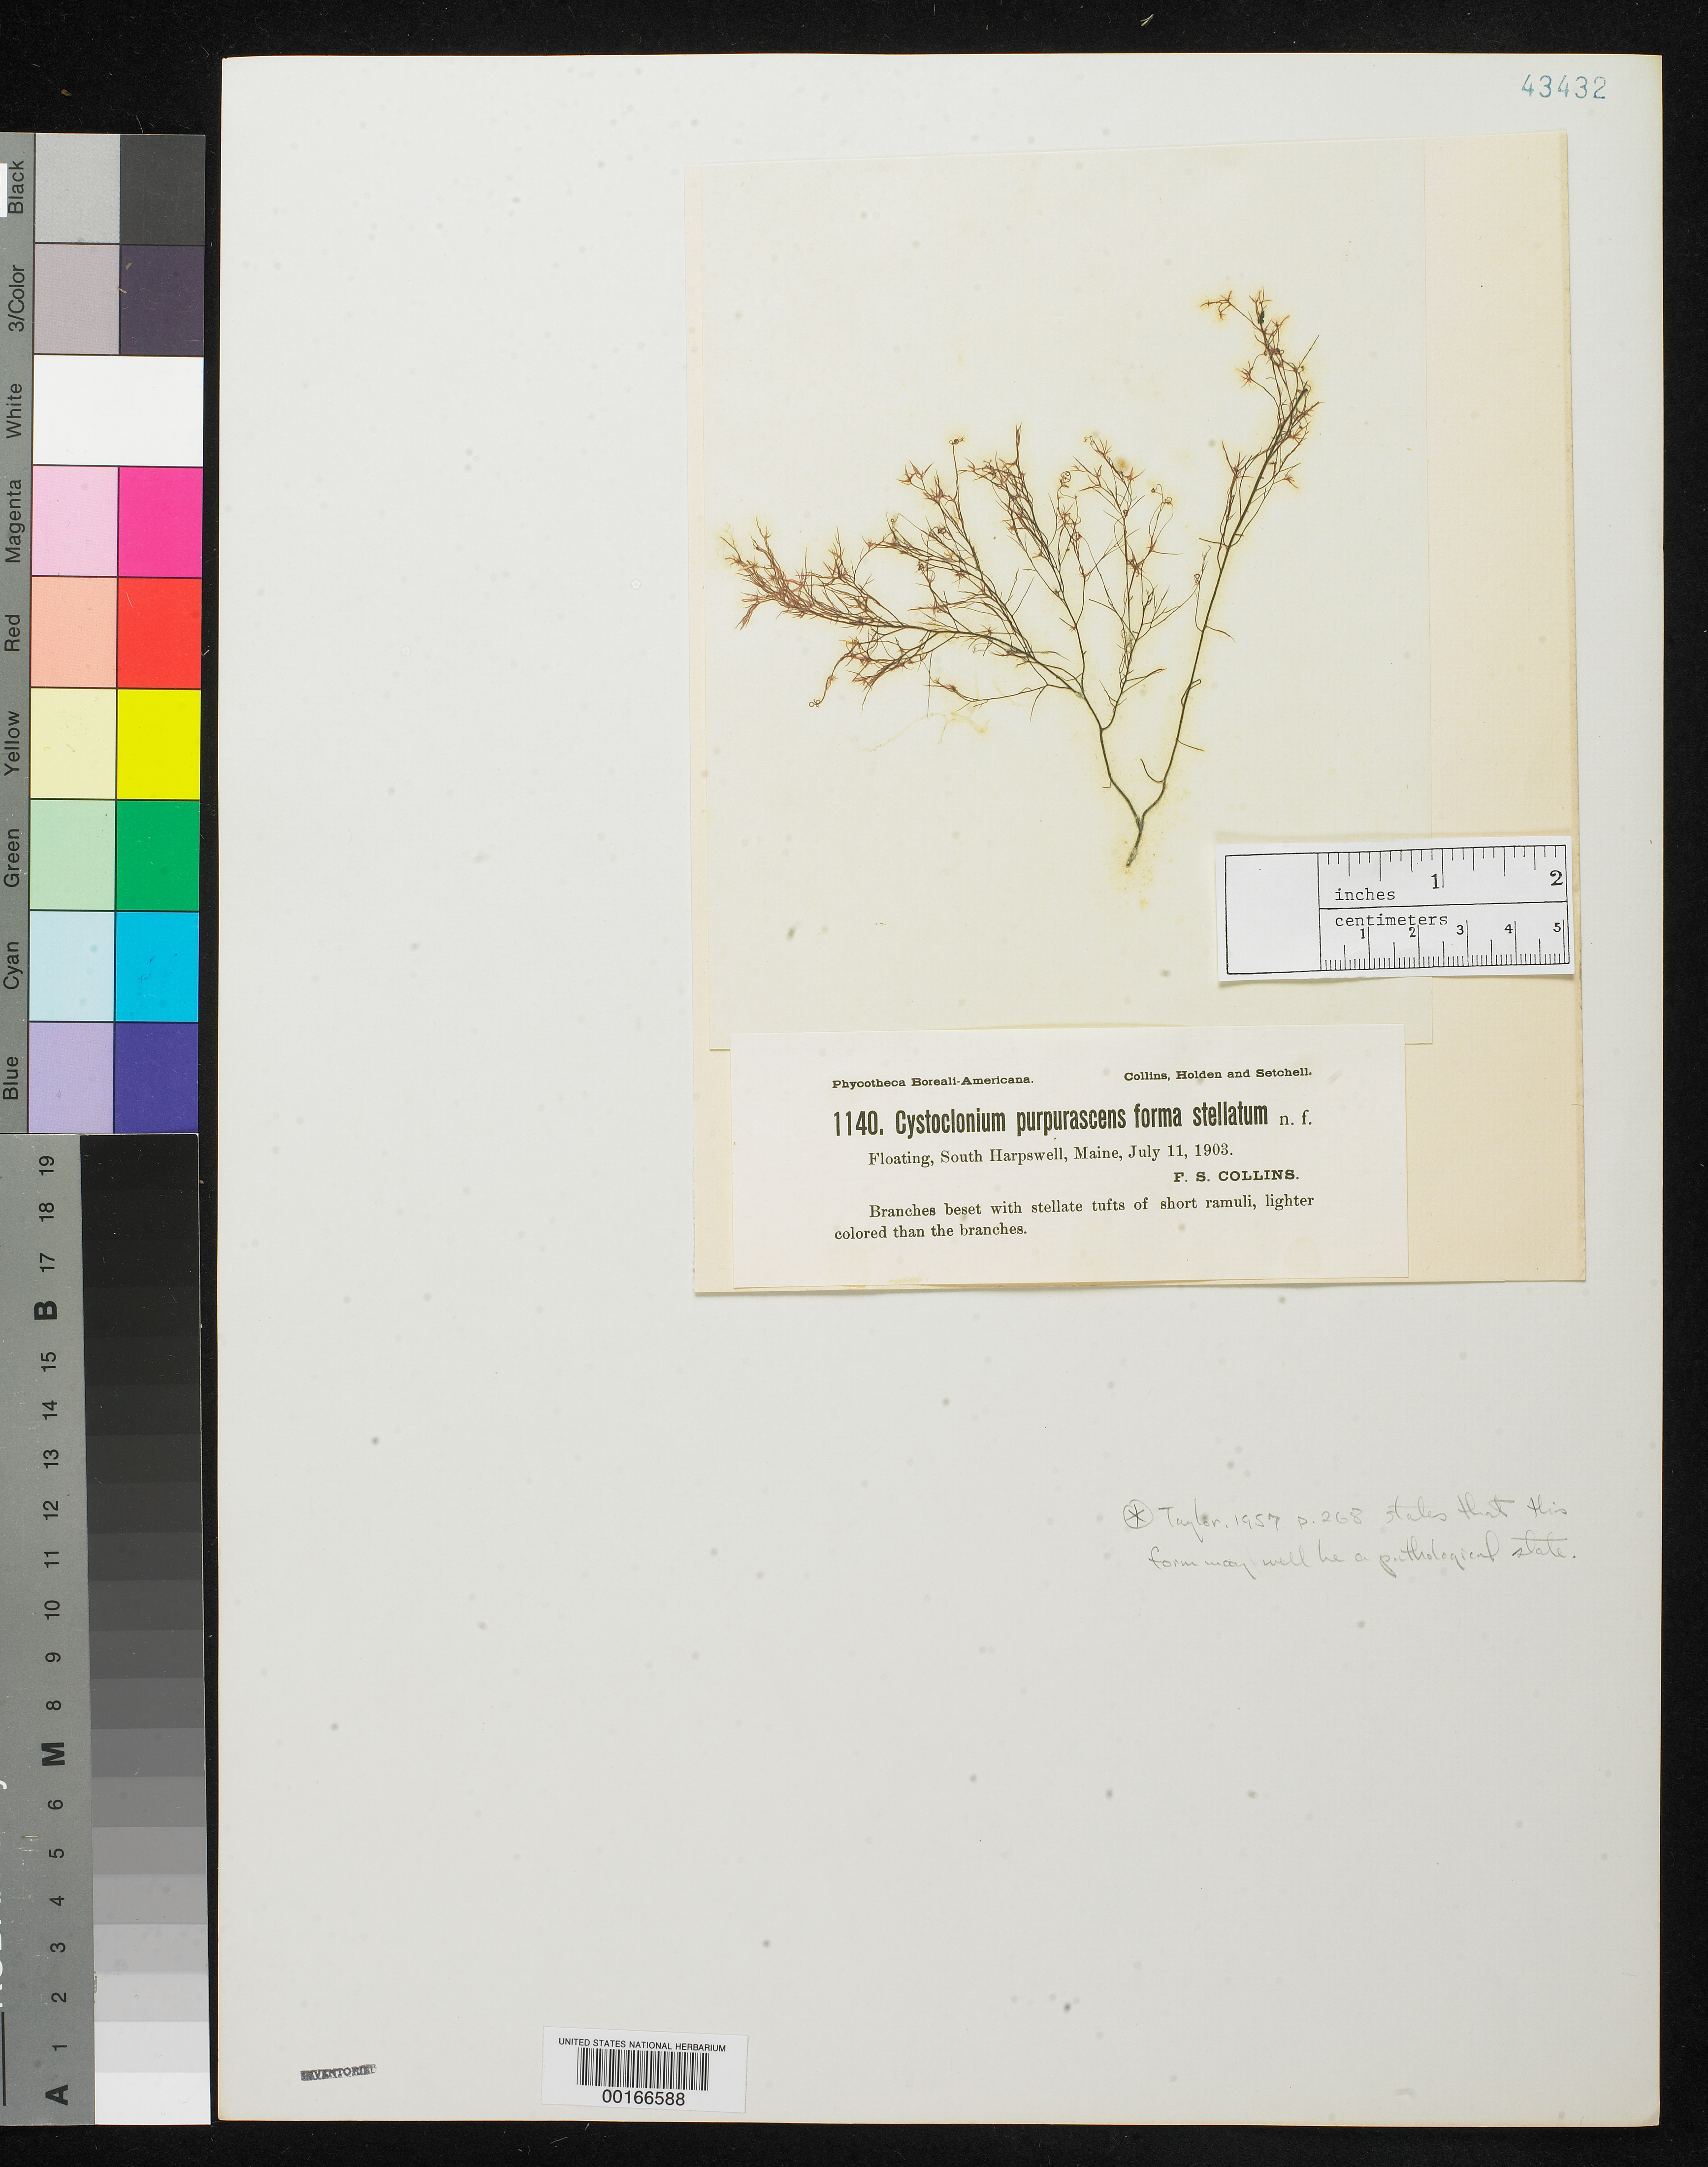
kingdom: Plantae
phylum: Rhodophyta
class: Florideophyceae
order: Gigartinales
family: Cystocloniaceae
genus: Cystoclonium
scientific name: Cystoclonium purpurascens f. stellatum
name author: Collins in Collins et al.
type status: Isotype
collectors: F. Collins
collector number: PB-A 1140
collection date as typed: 11 Jul 1903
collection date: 1903-07-11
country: United States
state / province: Maine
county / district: Cumberland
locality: South Harpswell.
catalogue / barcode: US 43432